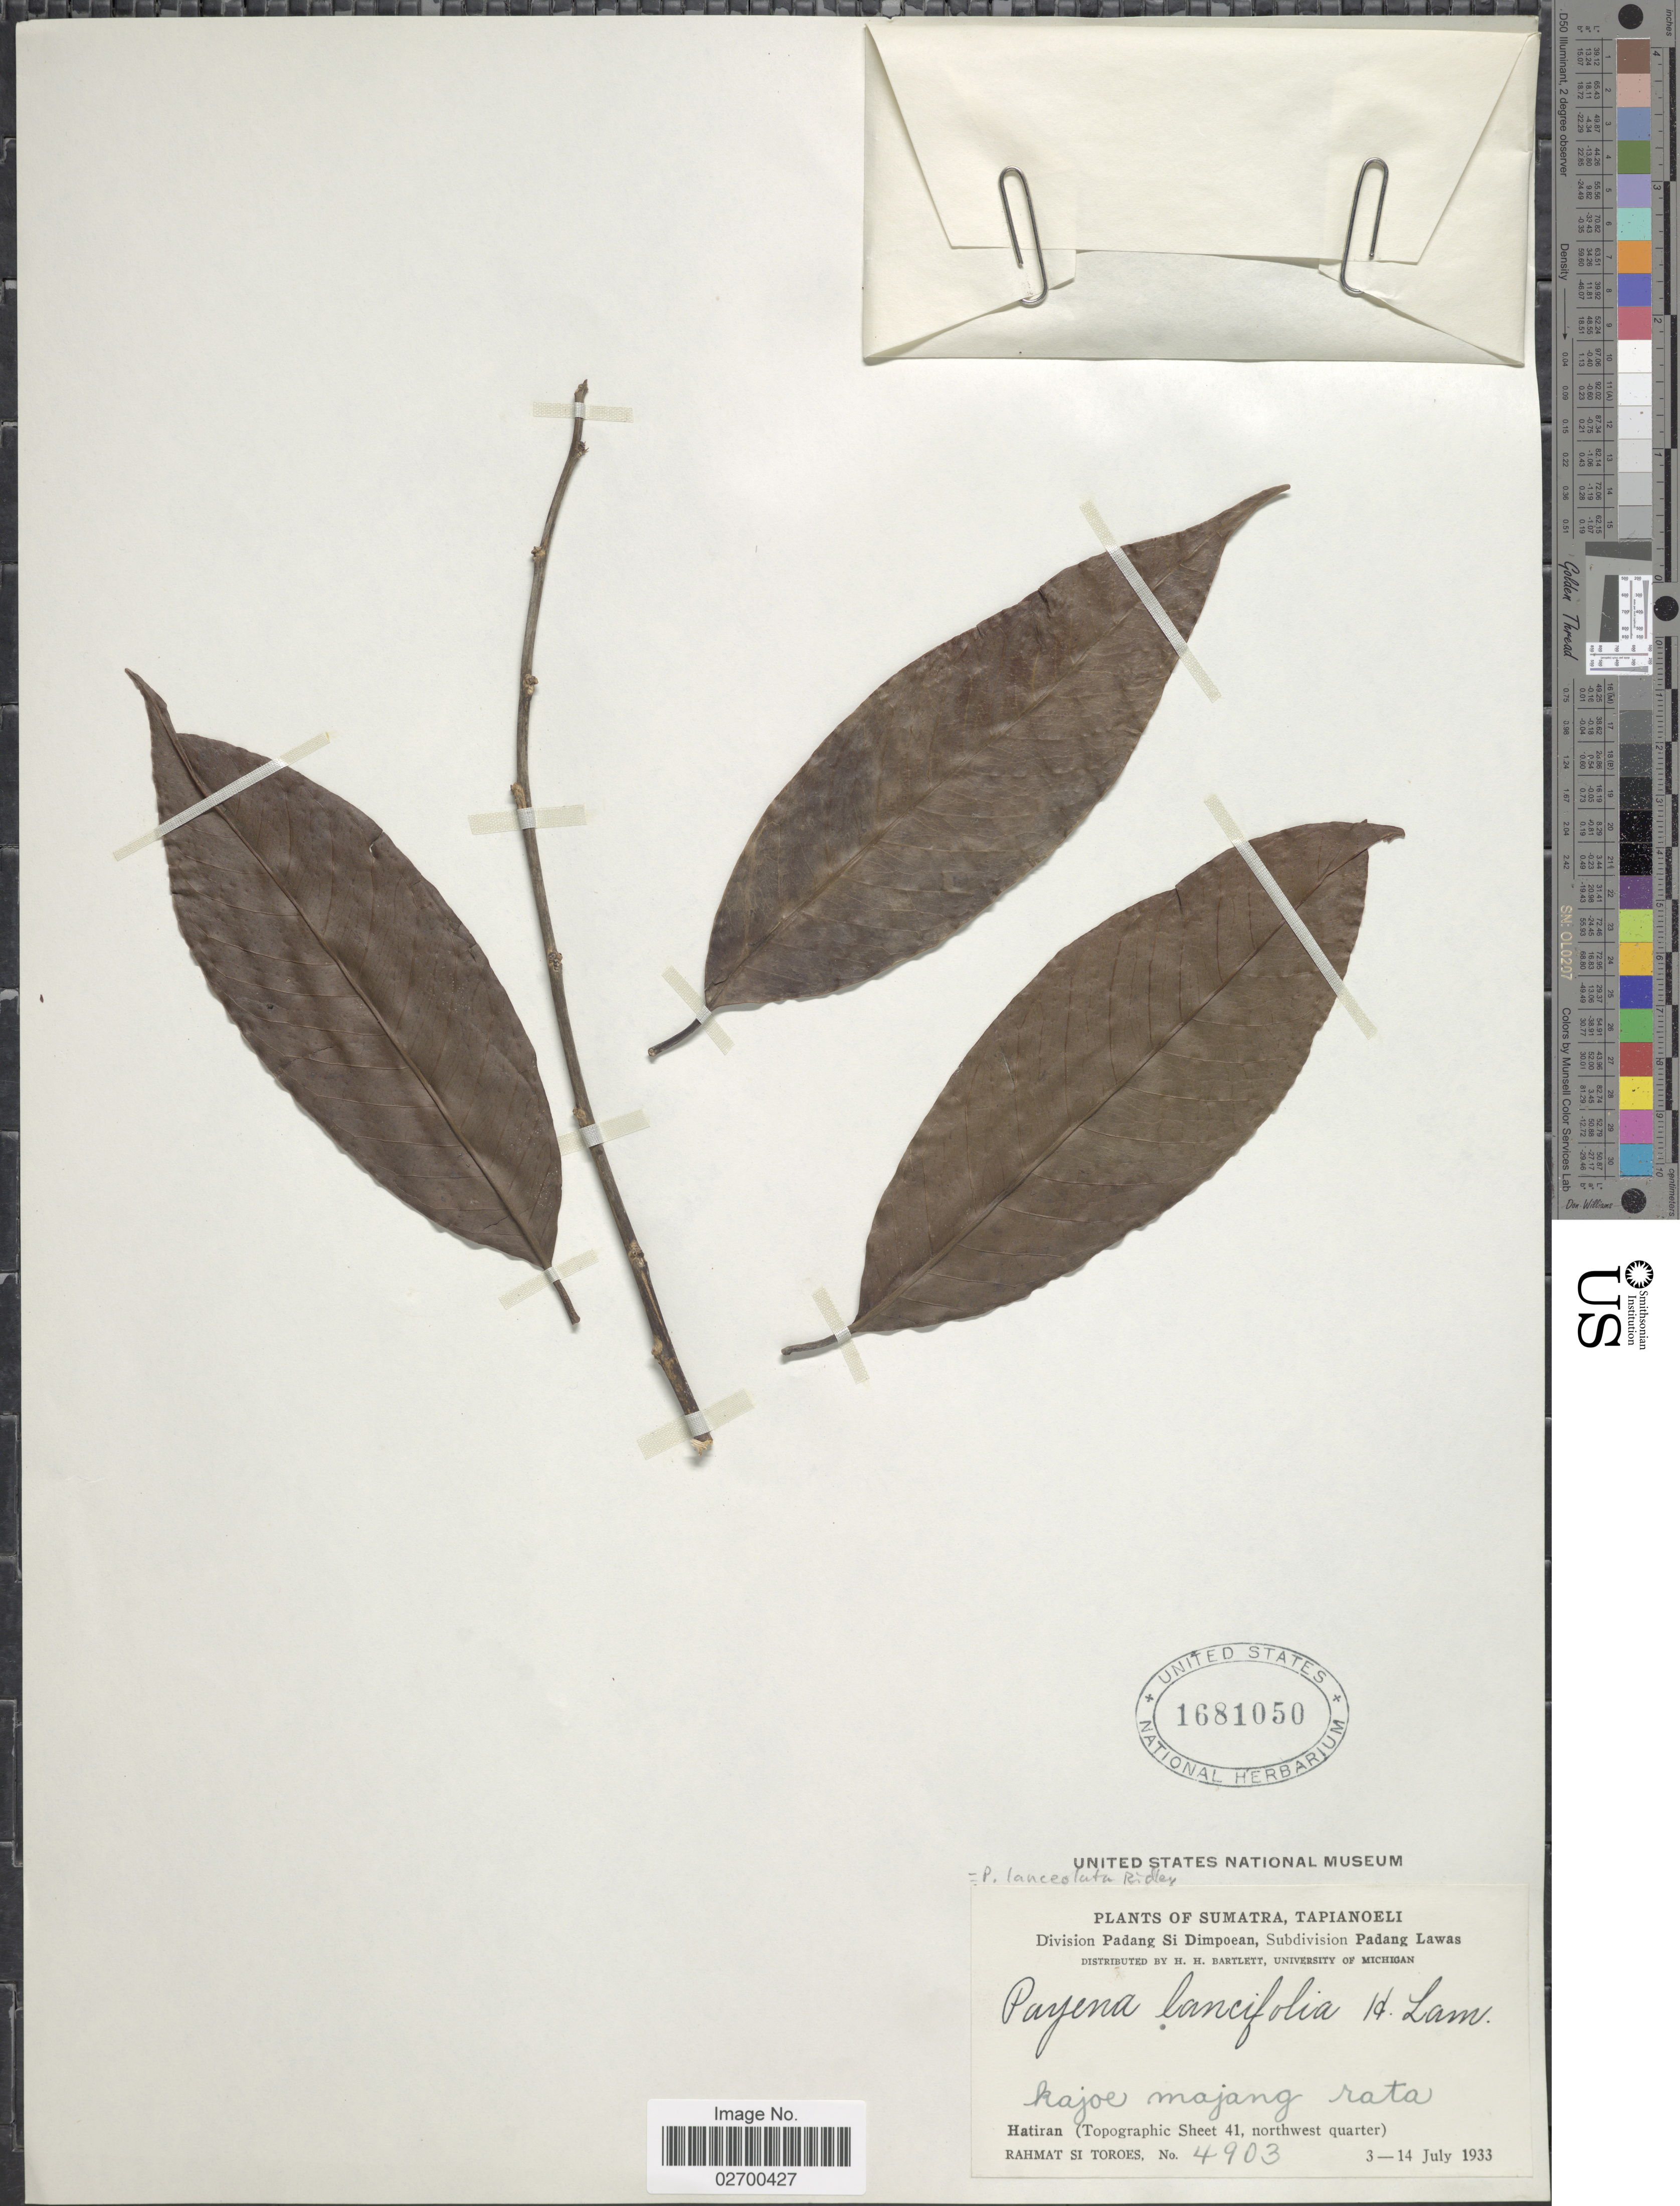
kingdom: Plantae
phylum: Tracheophyta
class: Magnoliopsida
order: Ericales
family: Sapotaceae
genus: Payena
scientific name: Payena lanceolata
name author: Merr.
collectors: Rahmat Si Boeea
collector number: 4903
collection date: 1933-07-03/1933-07-14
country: Indonesia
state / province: Sumatra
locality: Tapianoeli. Division Padang Si Dimpoean, Subdivision Padang Lawas. Hatiran (Topographic Sheet 41, northwest quarter)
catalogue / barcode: US 1681050